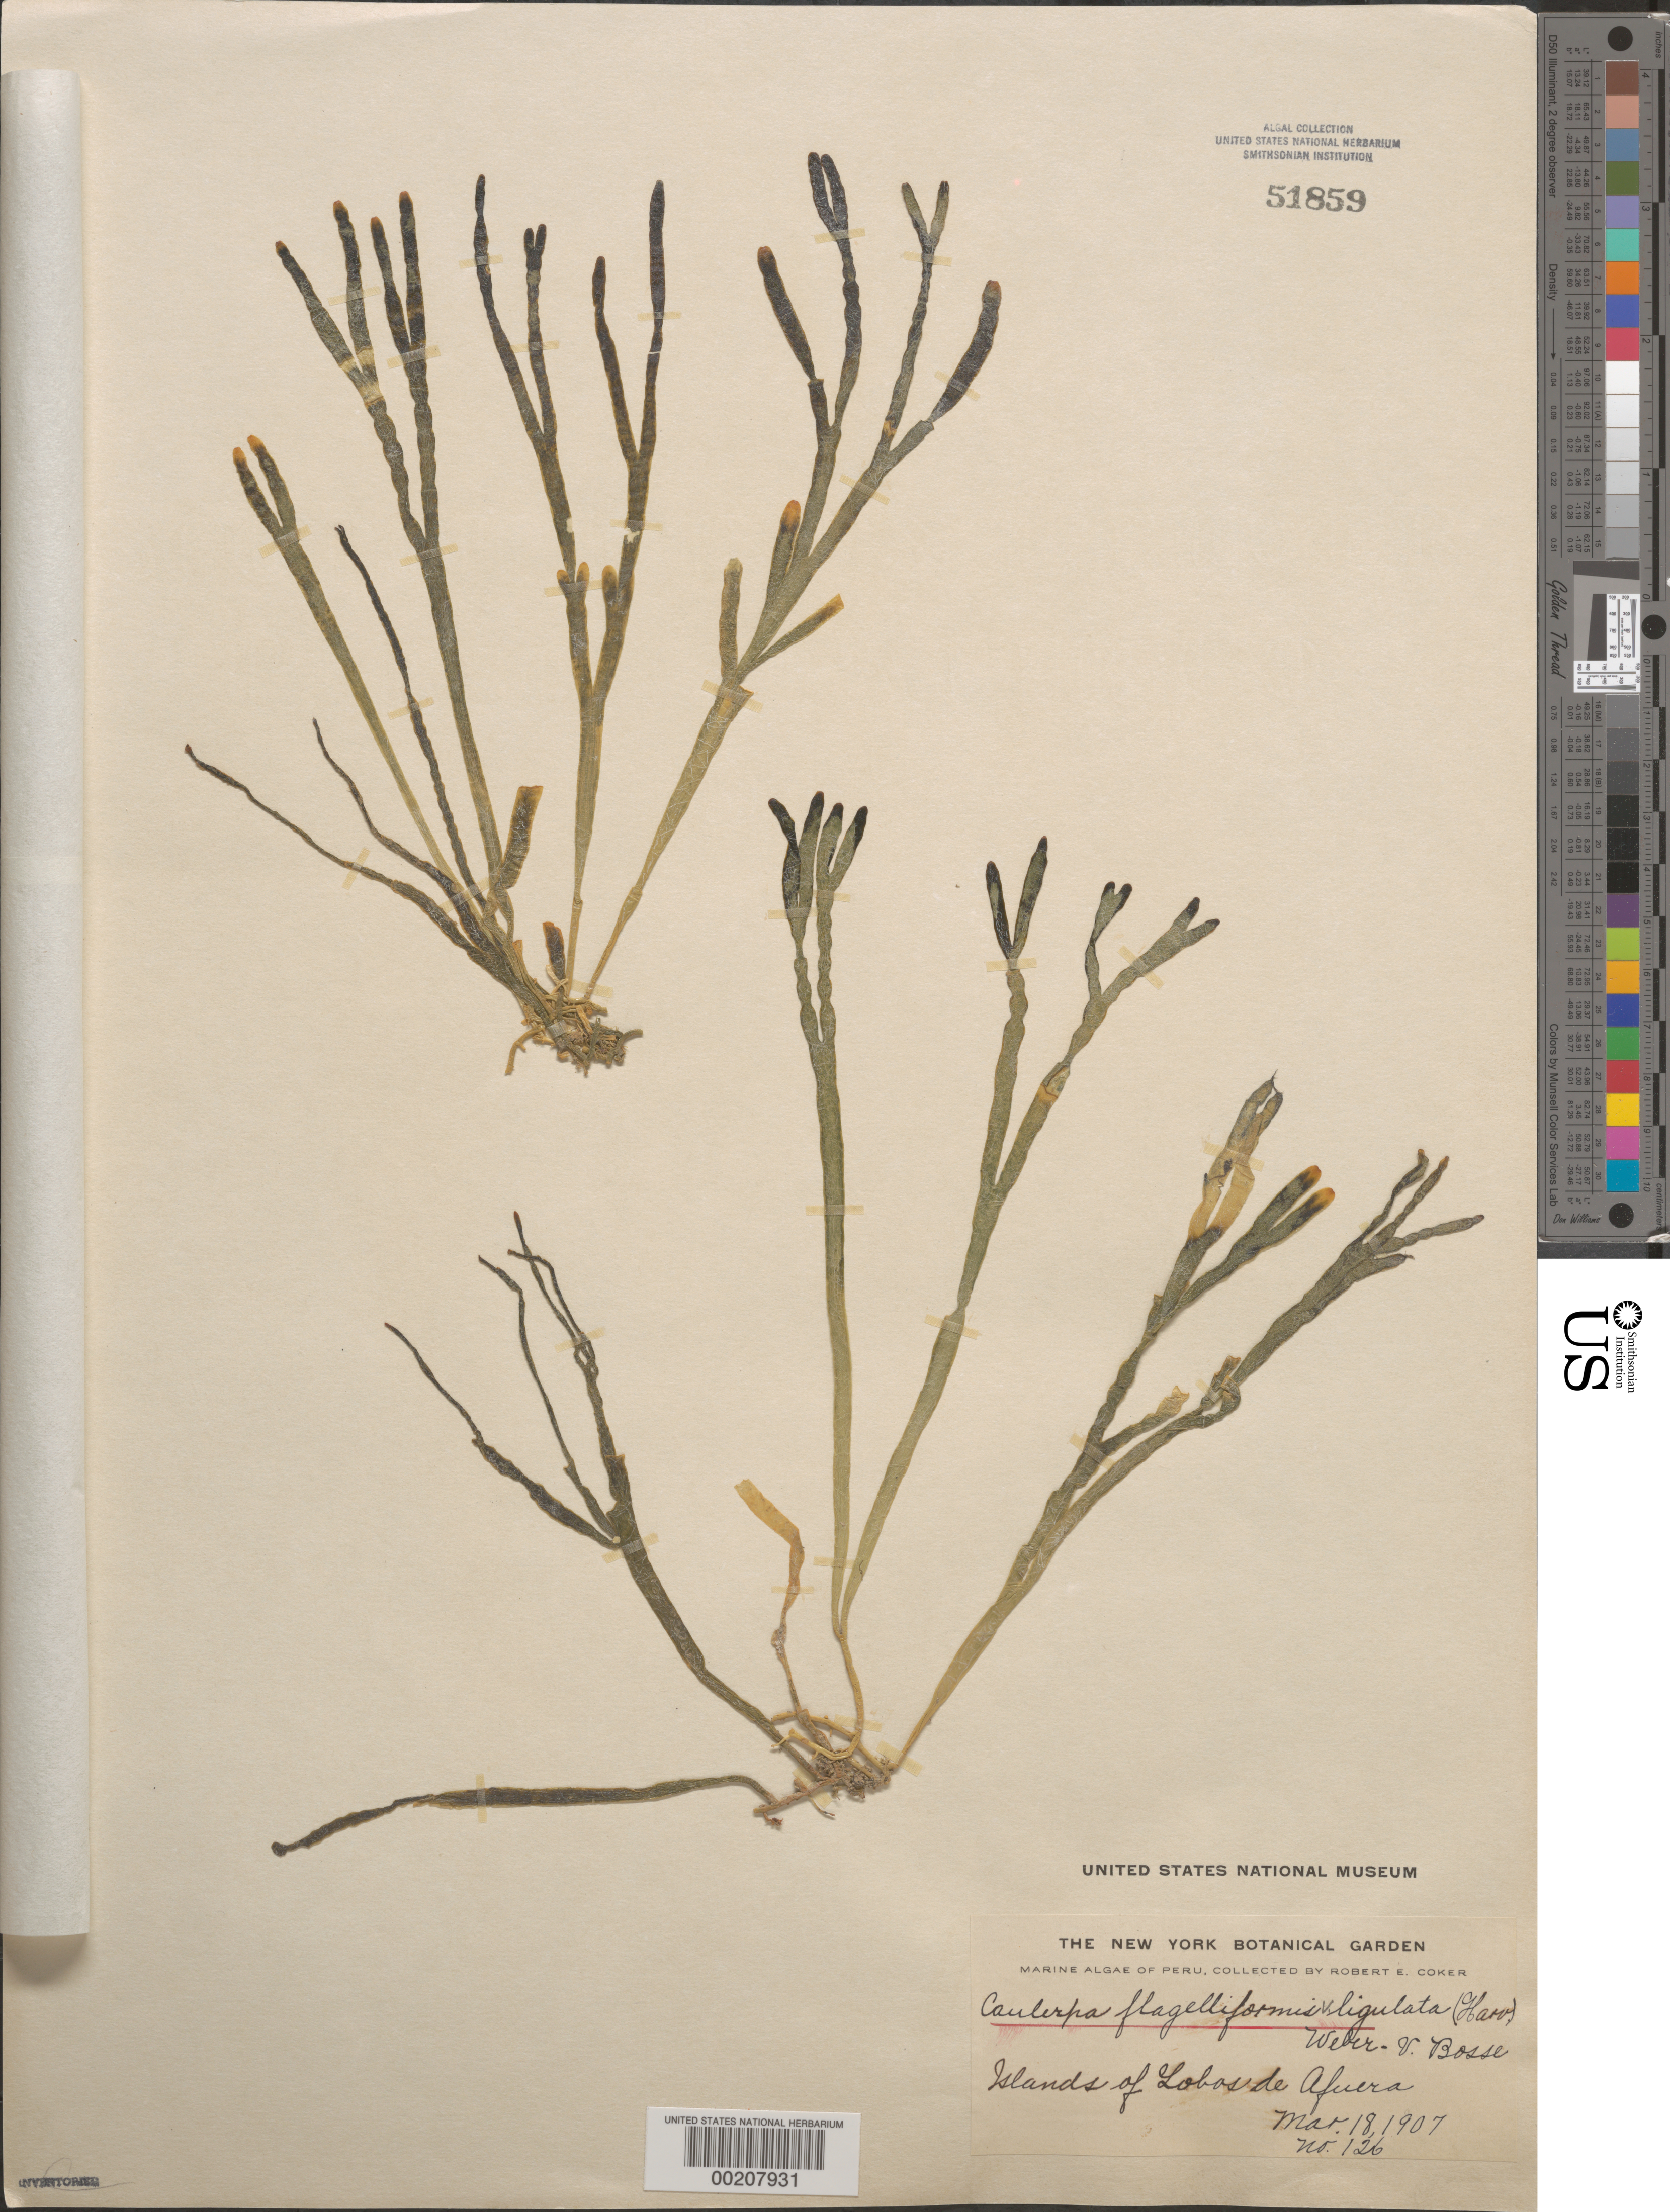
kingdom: Plantae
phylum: Chlorophyta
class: Ulvophyceae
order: Bryopsidales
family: Caulerpaceae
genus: Caulerpa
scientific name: Caulerpa prolifera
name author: (Forssk.) J.V.Lamouroux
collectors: R. Coker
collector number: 126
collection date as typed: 18 Mar 1907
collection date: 1907-03-18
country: Peru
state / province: Lambayeque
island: Lobos de Afuera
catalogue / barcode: US 51859